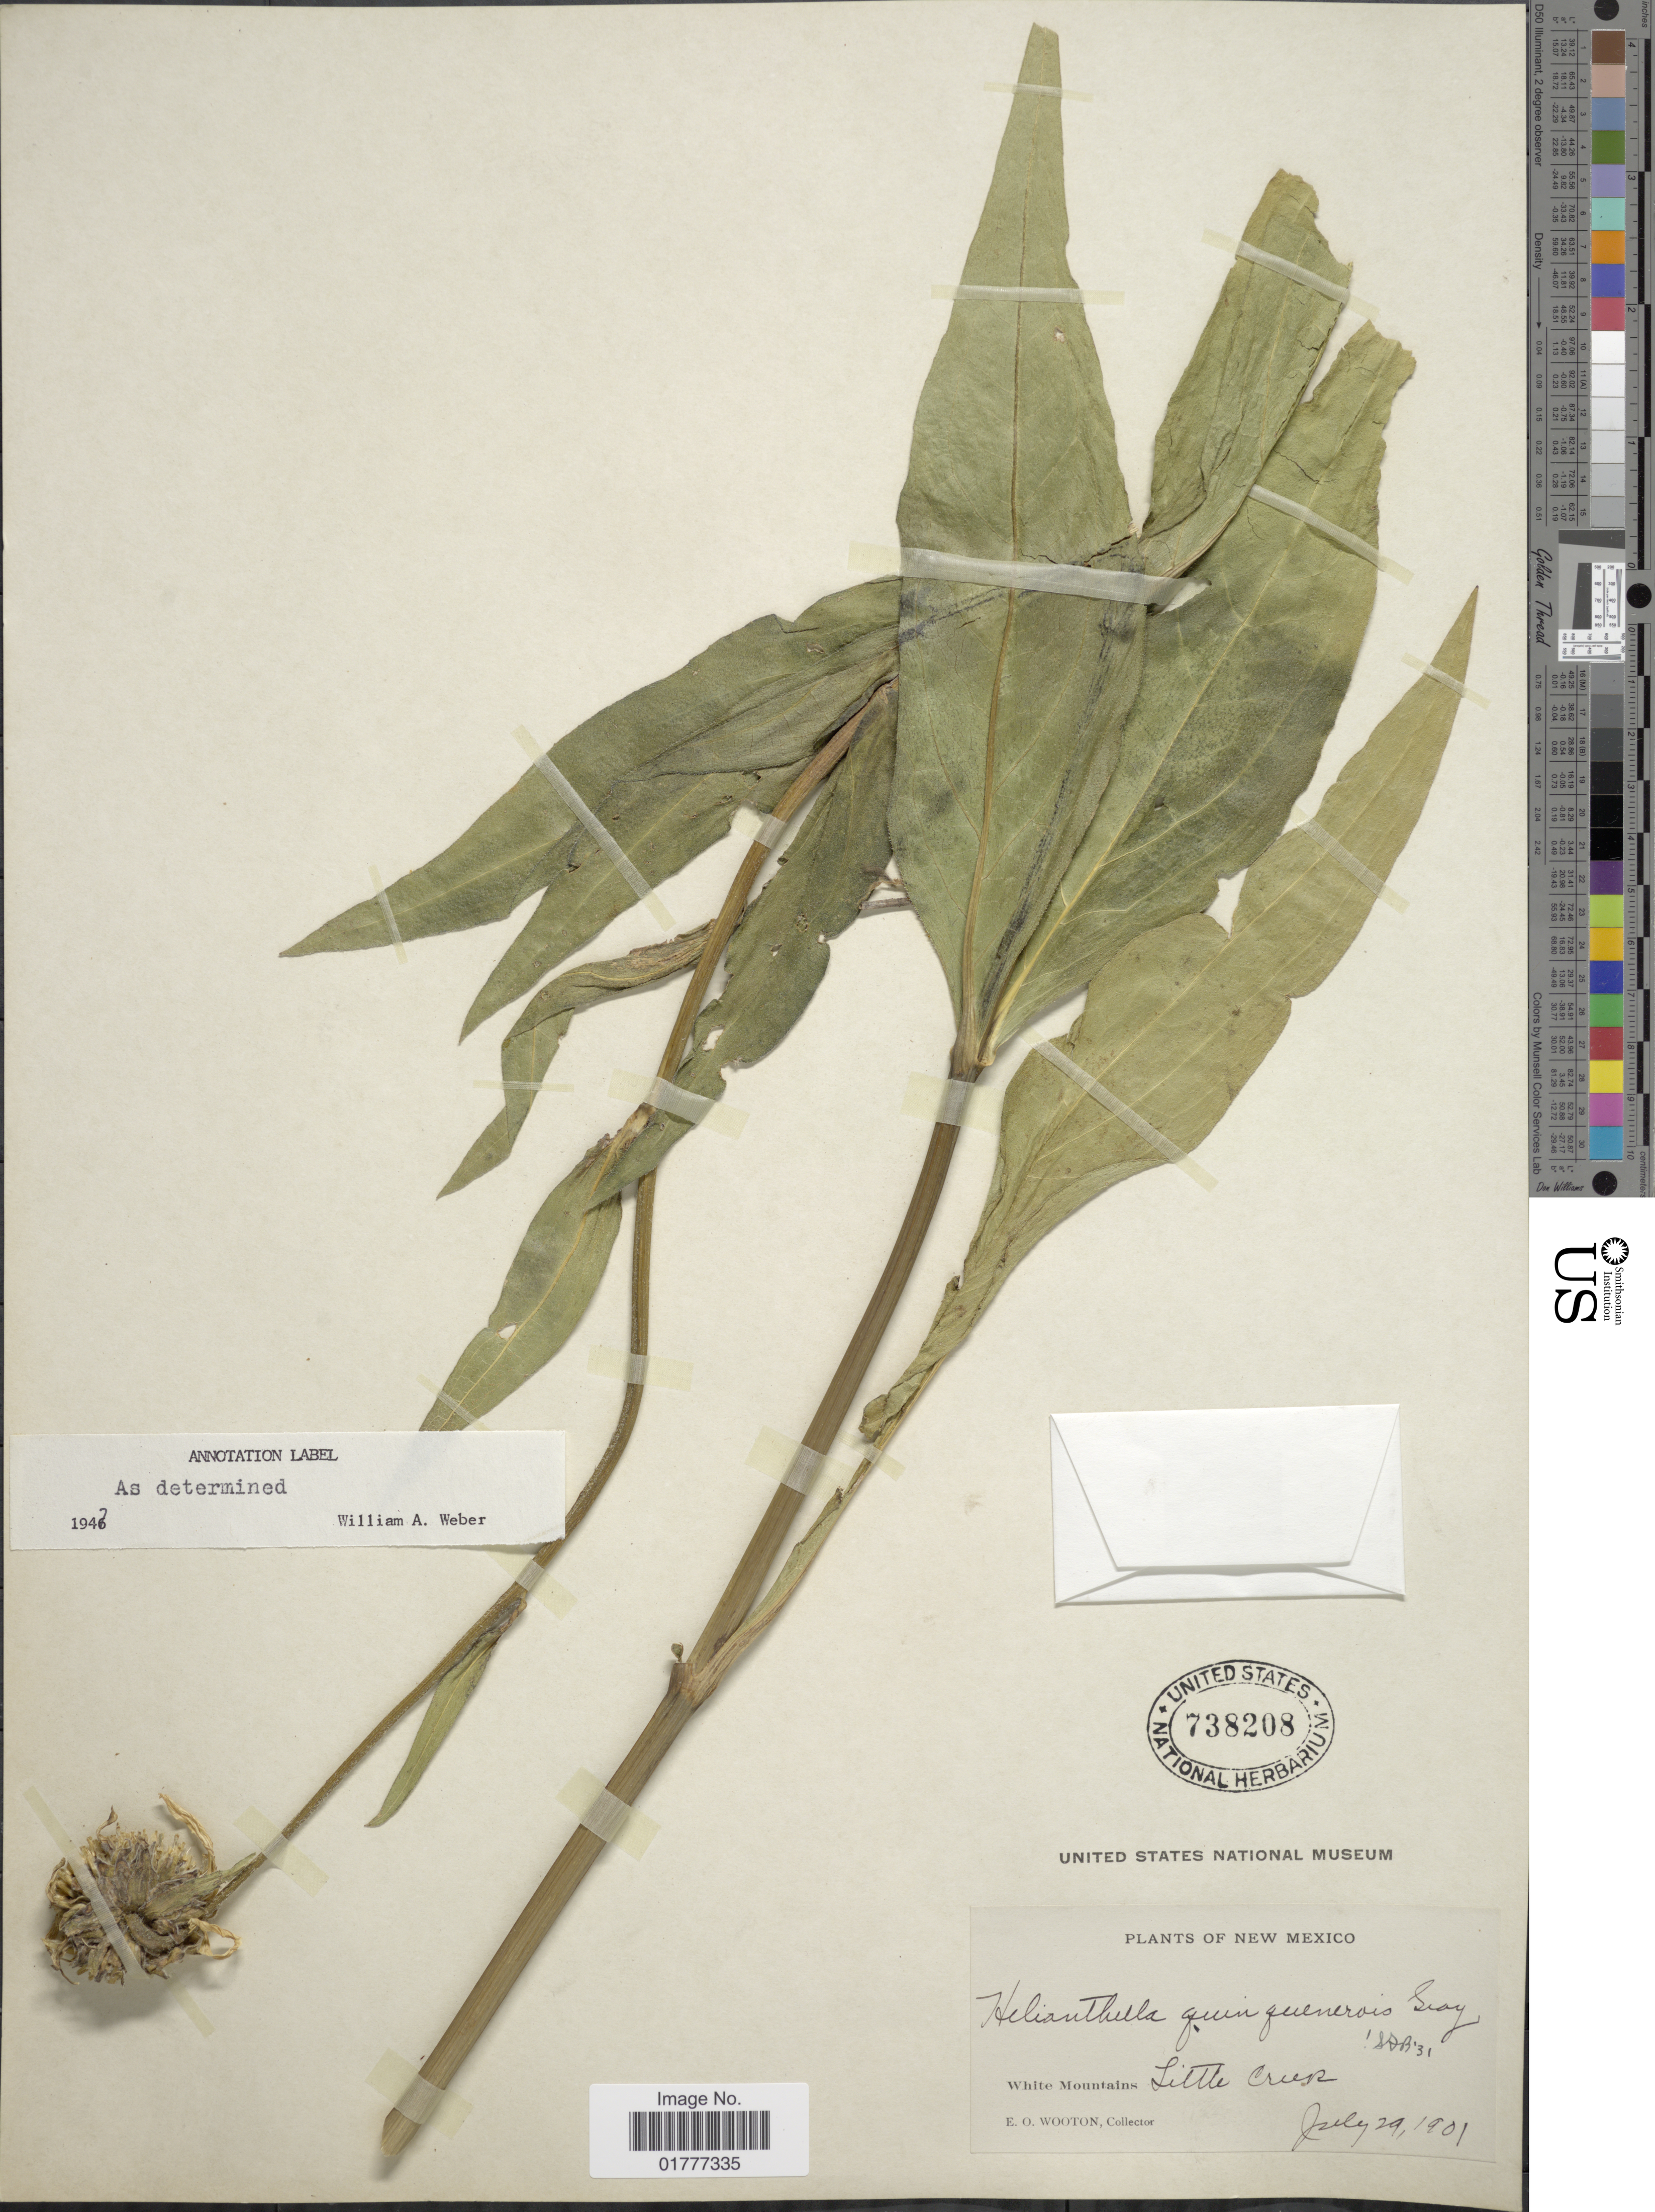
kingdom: Plantae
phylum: Tracheophyta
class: Magnoliopsida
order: Asterales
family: Asteraceae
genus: Helianthella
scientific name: Helianthella quinquenervis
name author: (Hook.) A. Gray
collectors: E. O. Wooton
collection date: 1901-07-29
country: United States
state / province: New Mexico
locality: White Mountains, Little Creek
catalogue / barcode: US 738208